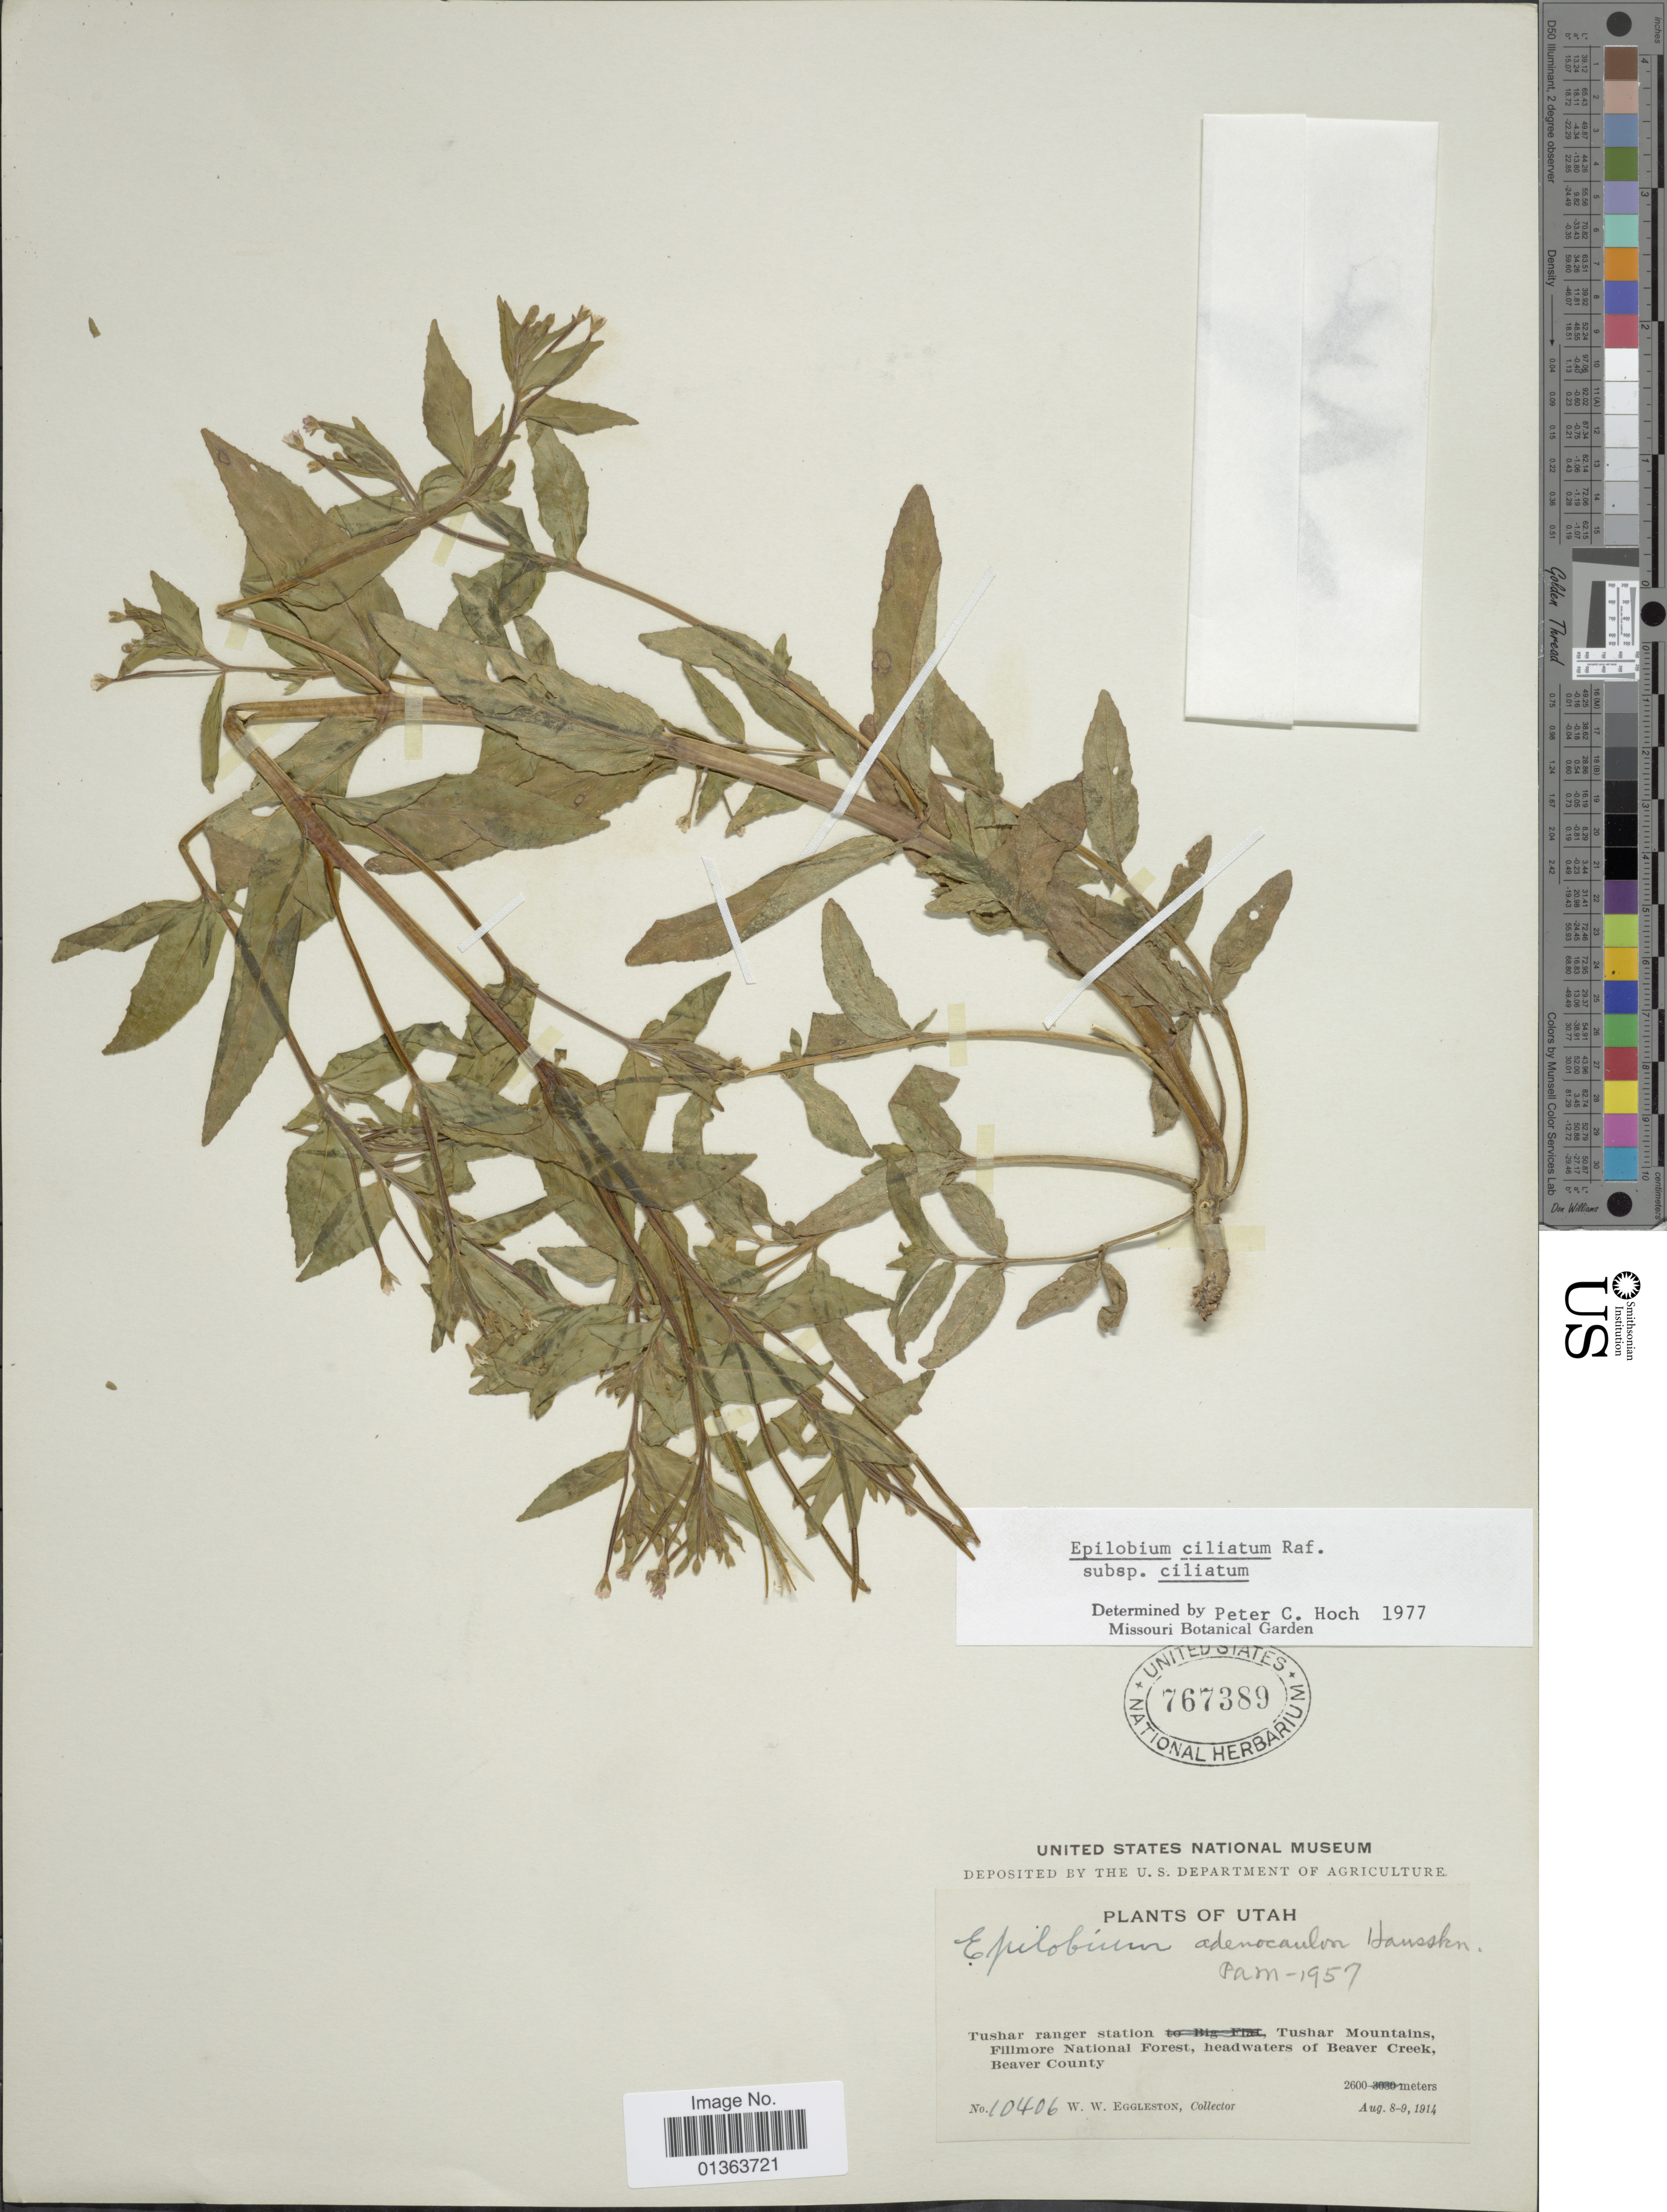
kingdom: Plantae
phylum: Tracheophyta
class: Magnoliopsida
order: Myrtales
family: Onagraceae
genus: Epilobium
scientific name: Epilobium ciliatum subsp. ciliatum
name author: Raf.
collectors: W. W. Eggleston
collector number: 10406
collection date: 1914-08-08/1914-08-09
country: United States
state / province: Utah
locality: Tushar ranger station, Tushar Mountains, Fillmore National Forest, headwaters of Beaver Creek, Beaver County.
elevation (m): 2600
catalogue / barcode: US 767389